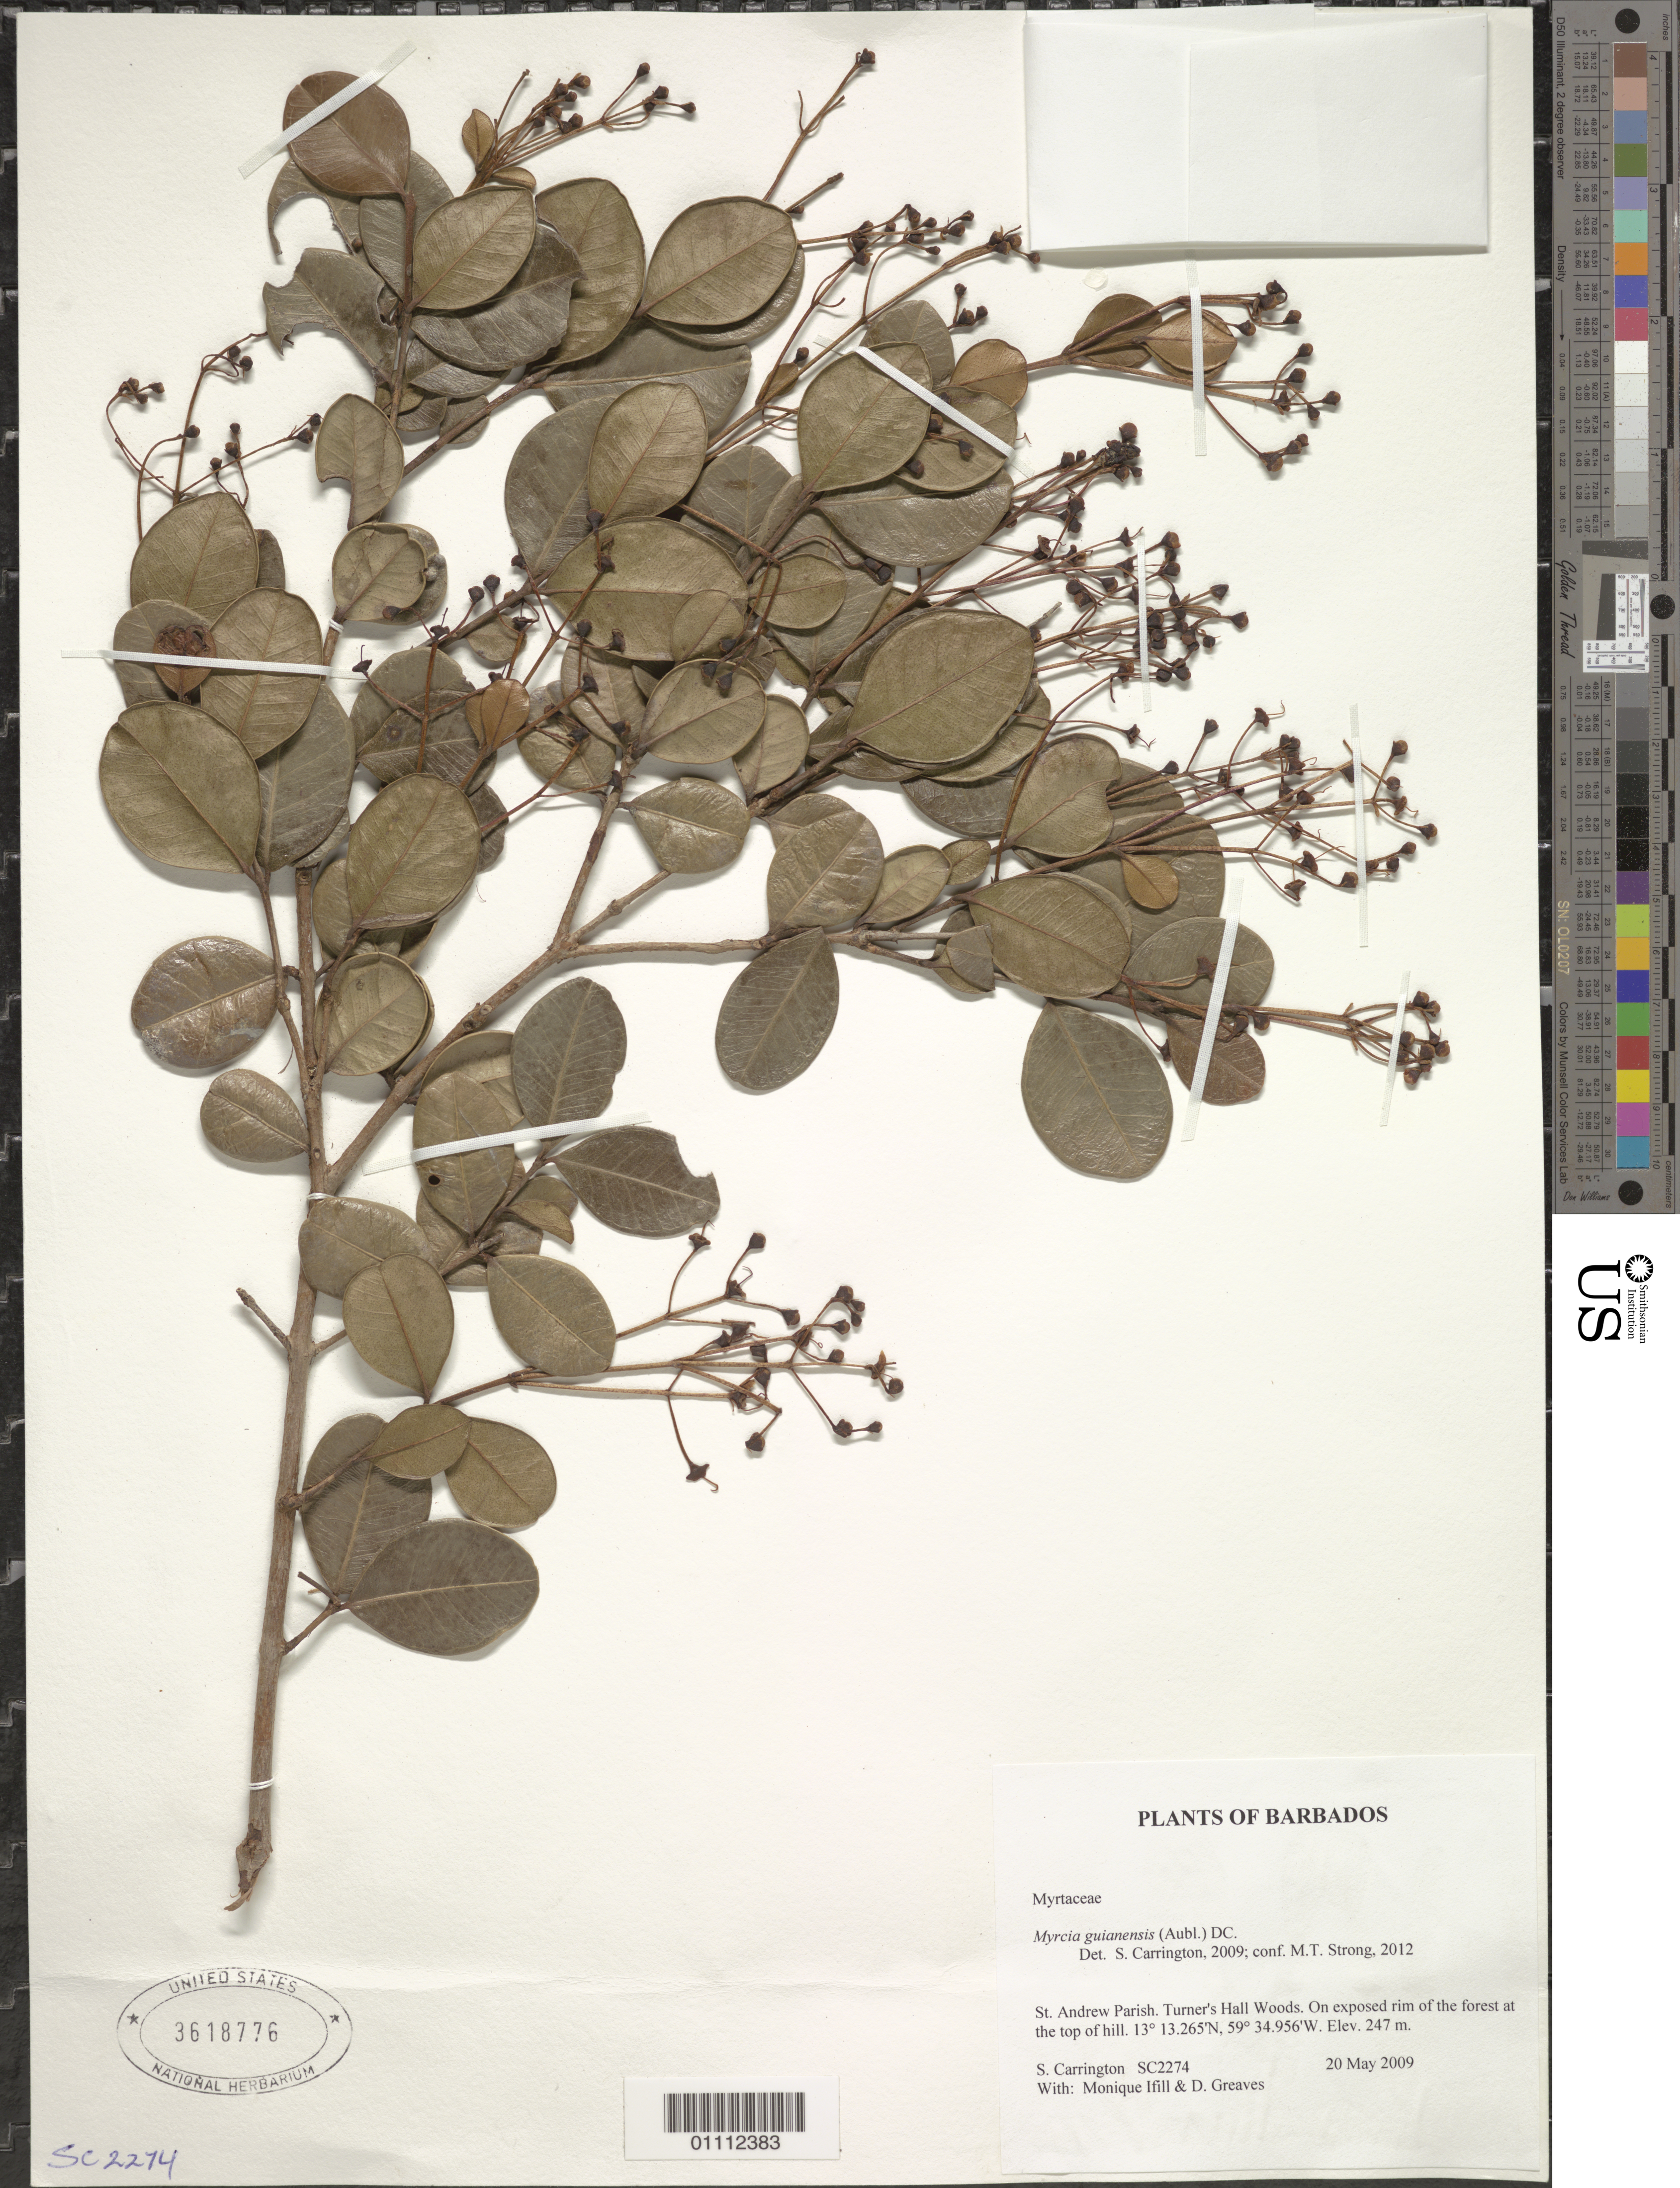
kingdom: Plantae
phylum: Tracheophyta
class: Magnoliopsida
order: Myrtales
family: Myrtaceae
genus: Myrcia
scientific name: Myrcia guianensis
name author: (Aubl.) DC.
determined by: Strong, M. T., (US), Smithsonian Institution - National Museum of Natural History (UNITED STATES)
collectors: C. M. S. Carrington, M. Ifill & D. Greaves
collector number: SC2274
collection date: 2009-05-20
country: Barbados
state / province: Saint Andrew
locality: Turner's Hall Woods.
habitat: On exposed rim of the forest at the top of hill.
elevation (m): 247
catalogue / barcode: US 3618776